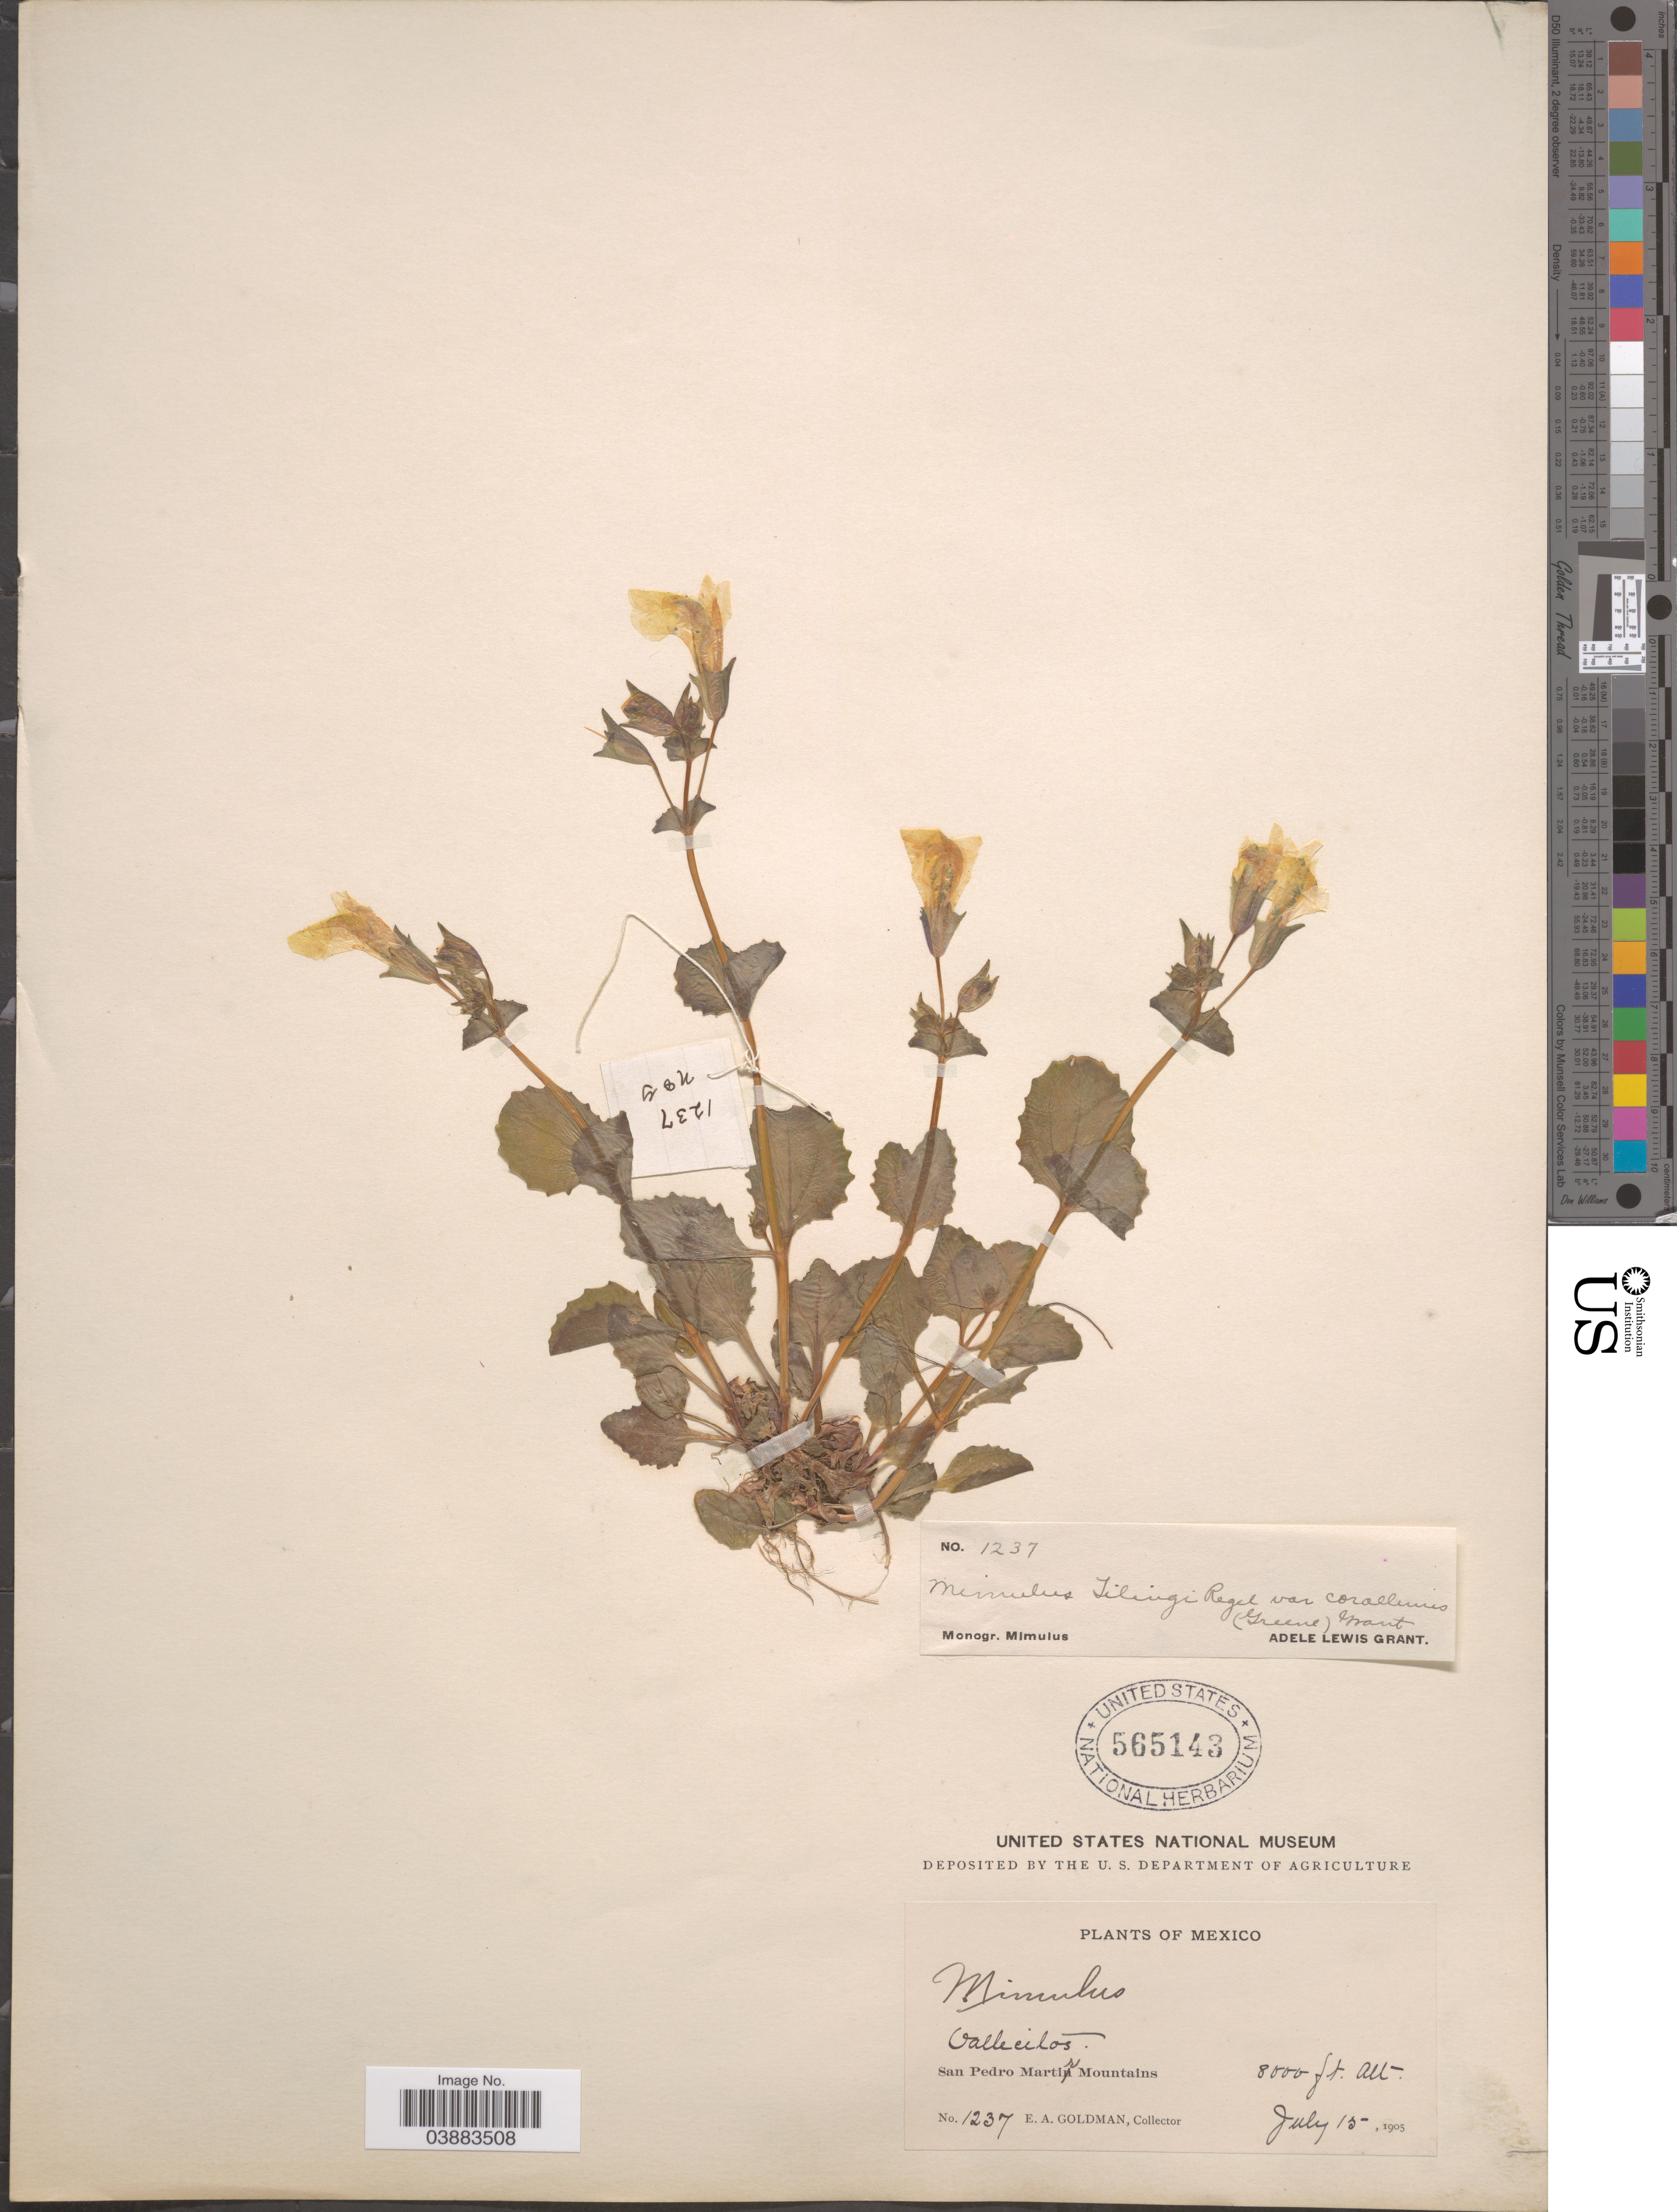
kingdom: Plantae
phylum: Tracheophyta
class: Magnoliopsida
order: Lamiales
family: Phrymaceae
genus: Mimulus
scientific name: Mimulus tilingii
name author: Regel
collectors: E. A. Goldman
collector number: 1237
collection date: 1905-07-15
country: Mexico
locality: Vallecitos. San Pedro Martir Mountains.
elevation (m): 2438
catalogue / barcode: US 565143